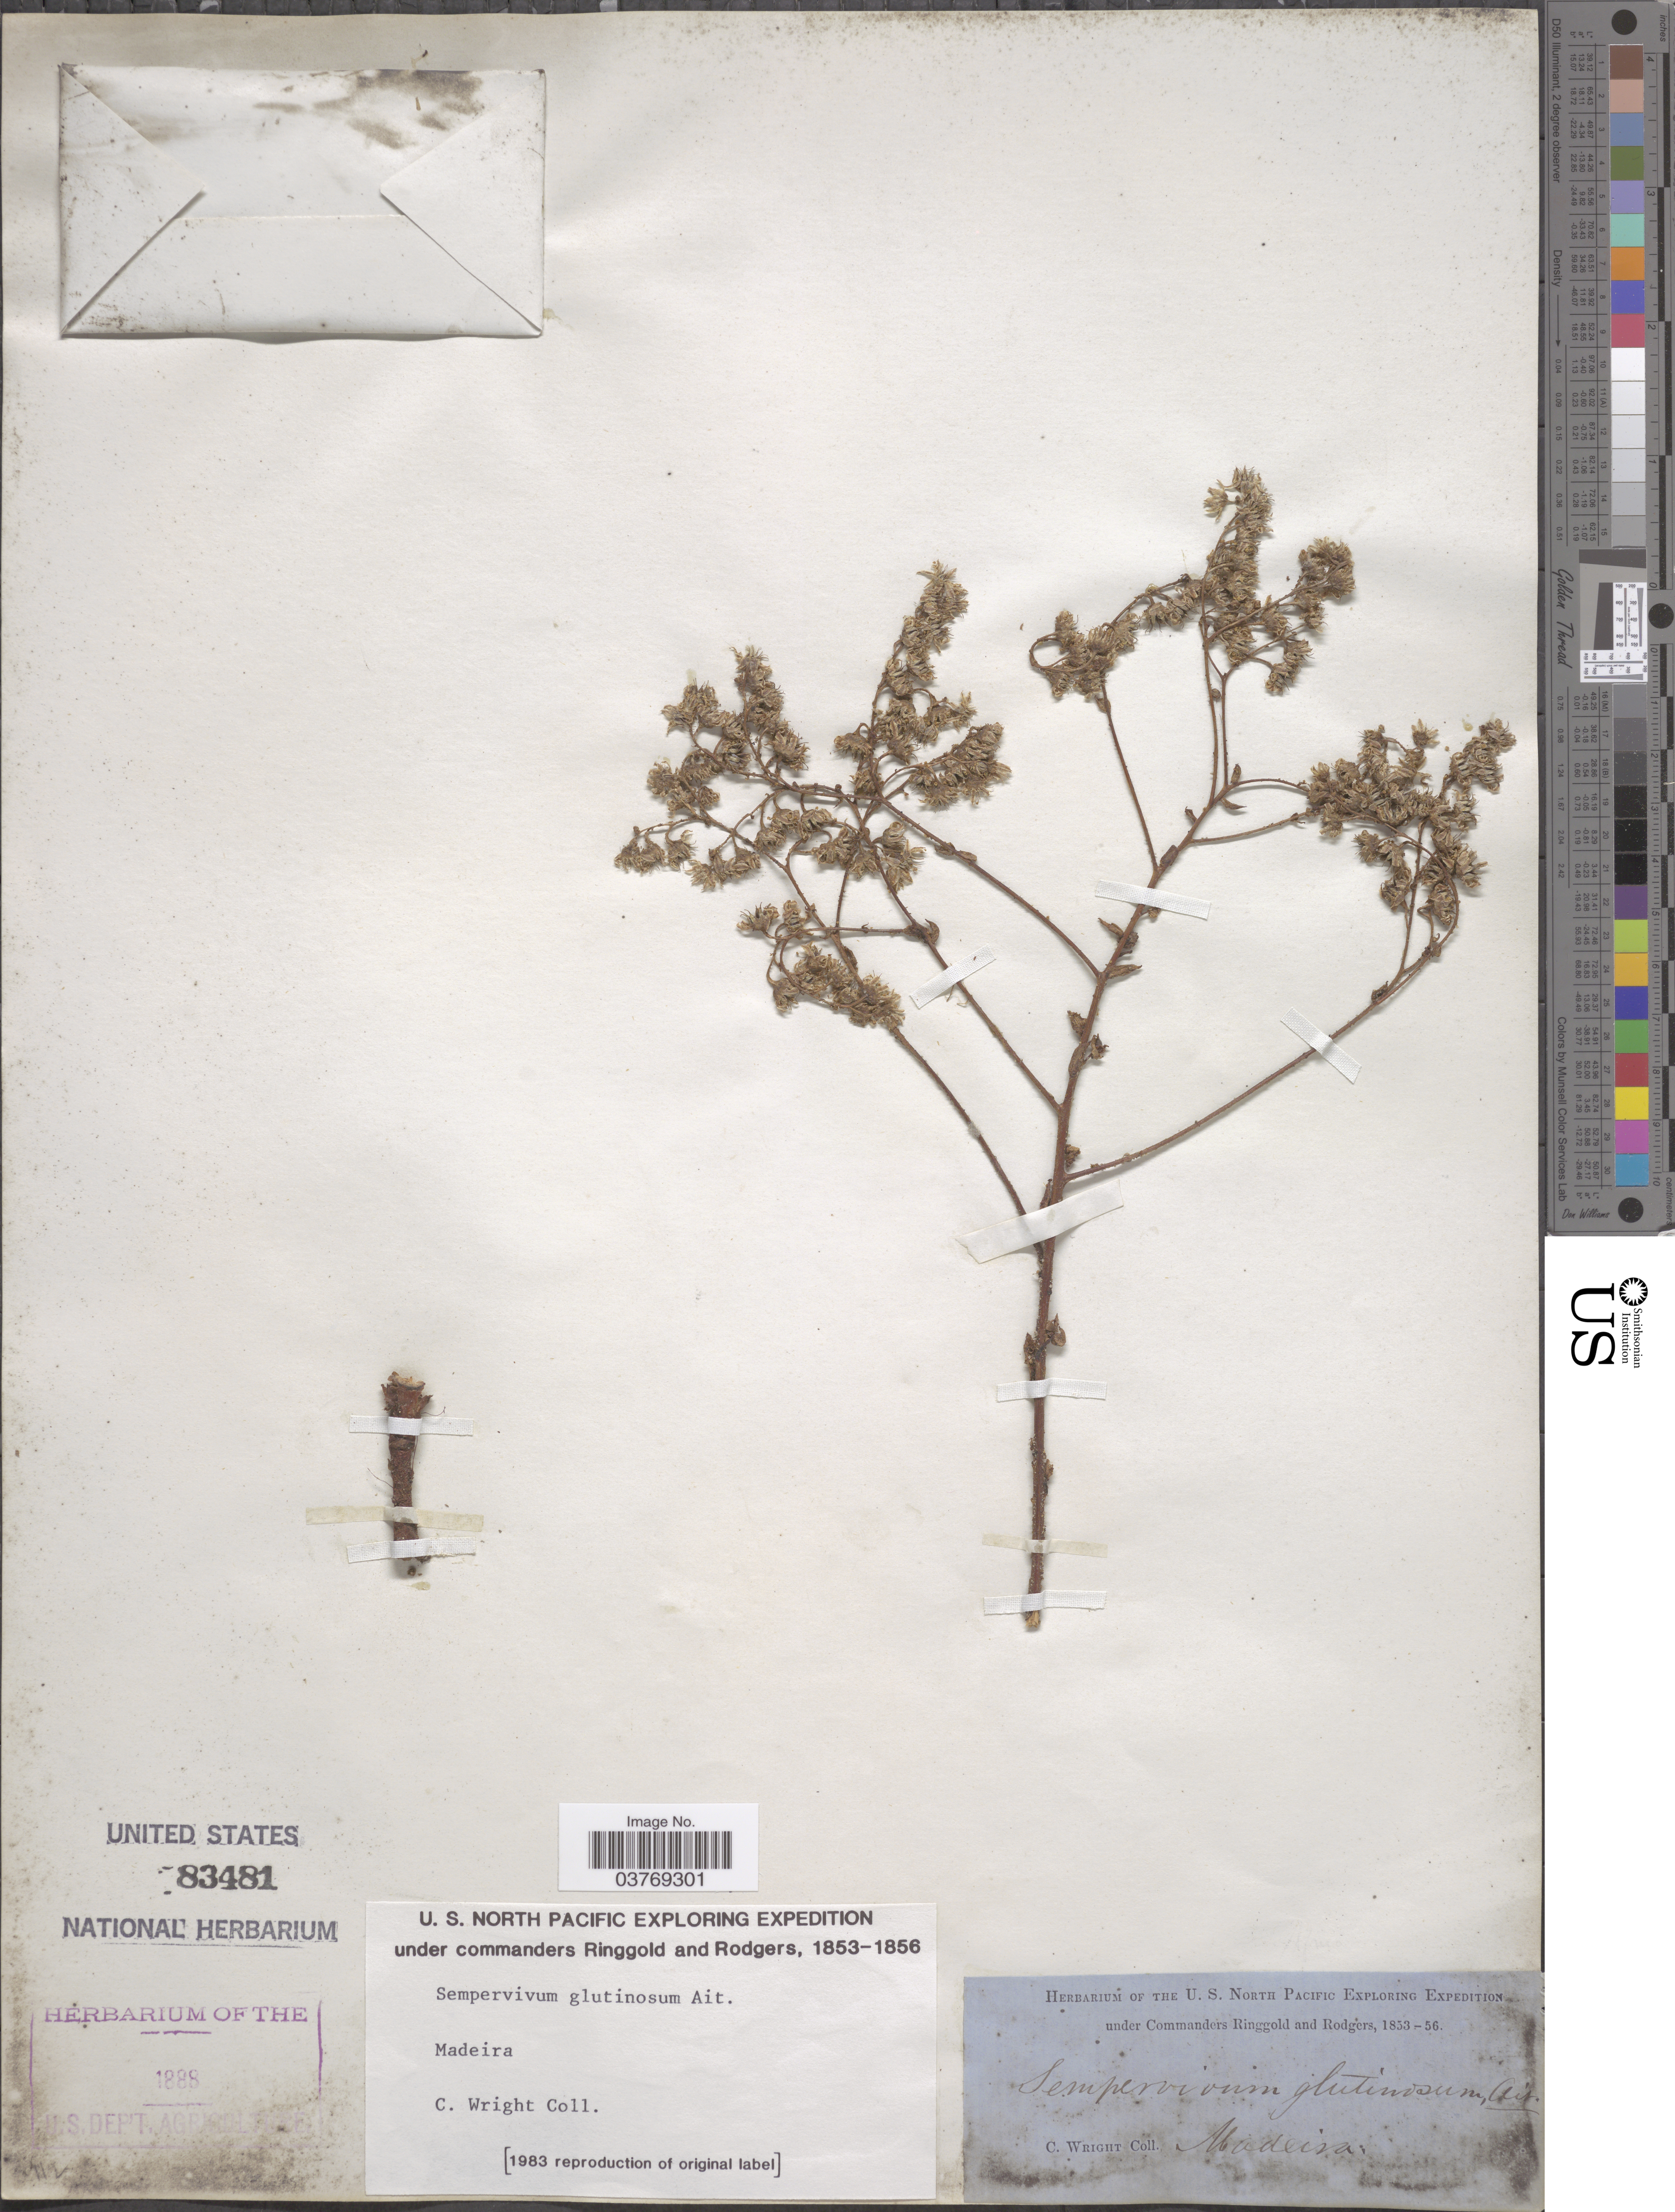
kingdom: Plantae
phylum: Tracheophyta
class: Magnoliopsida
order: Saxifragales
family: Crassulaceae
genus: Aeonium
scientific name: Aeonium glutinosum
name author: (Aiton) Webb & Berthel.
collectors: C. Wright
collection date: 1853/1856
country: Portugal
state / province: Madeira (Aut. Reg.)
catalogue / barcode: US 83481